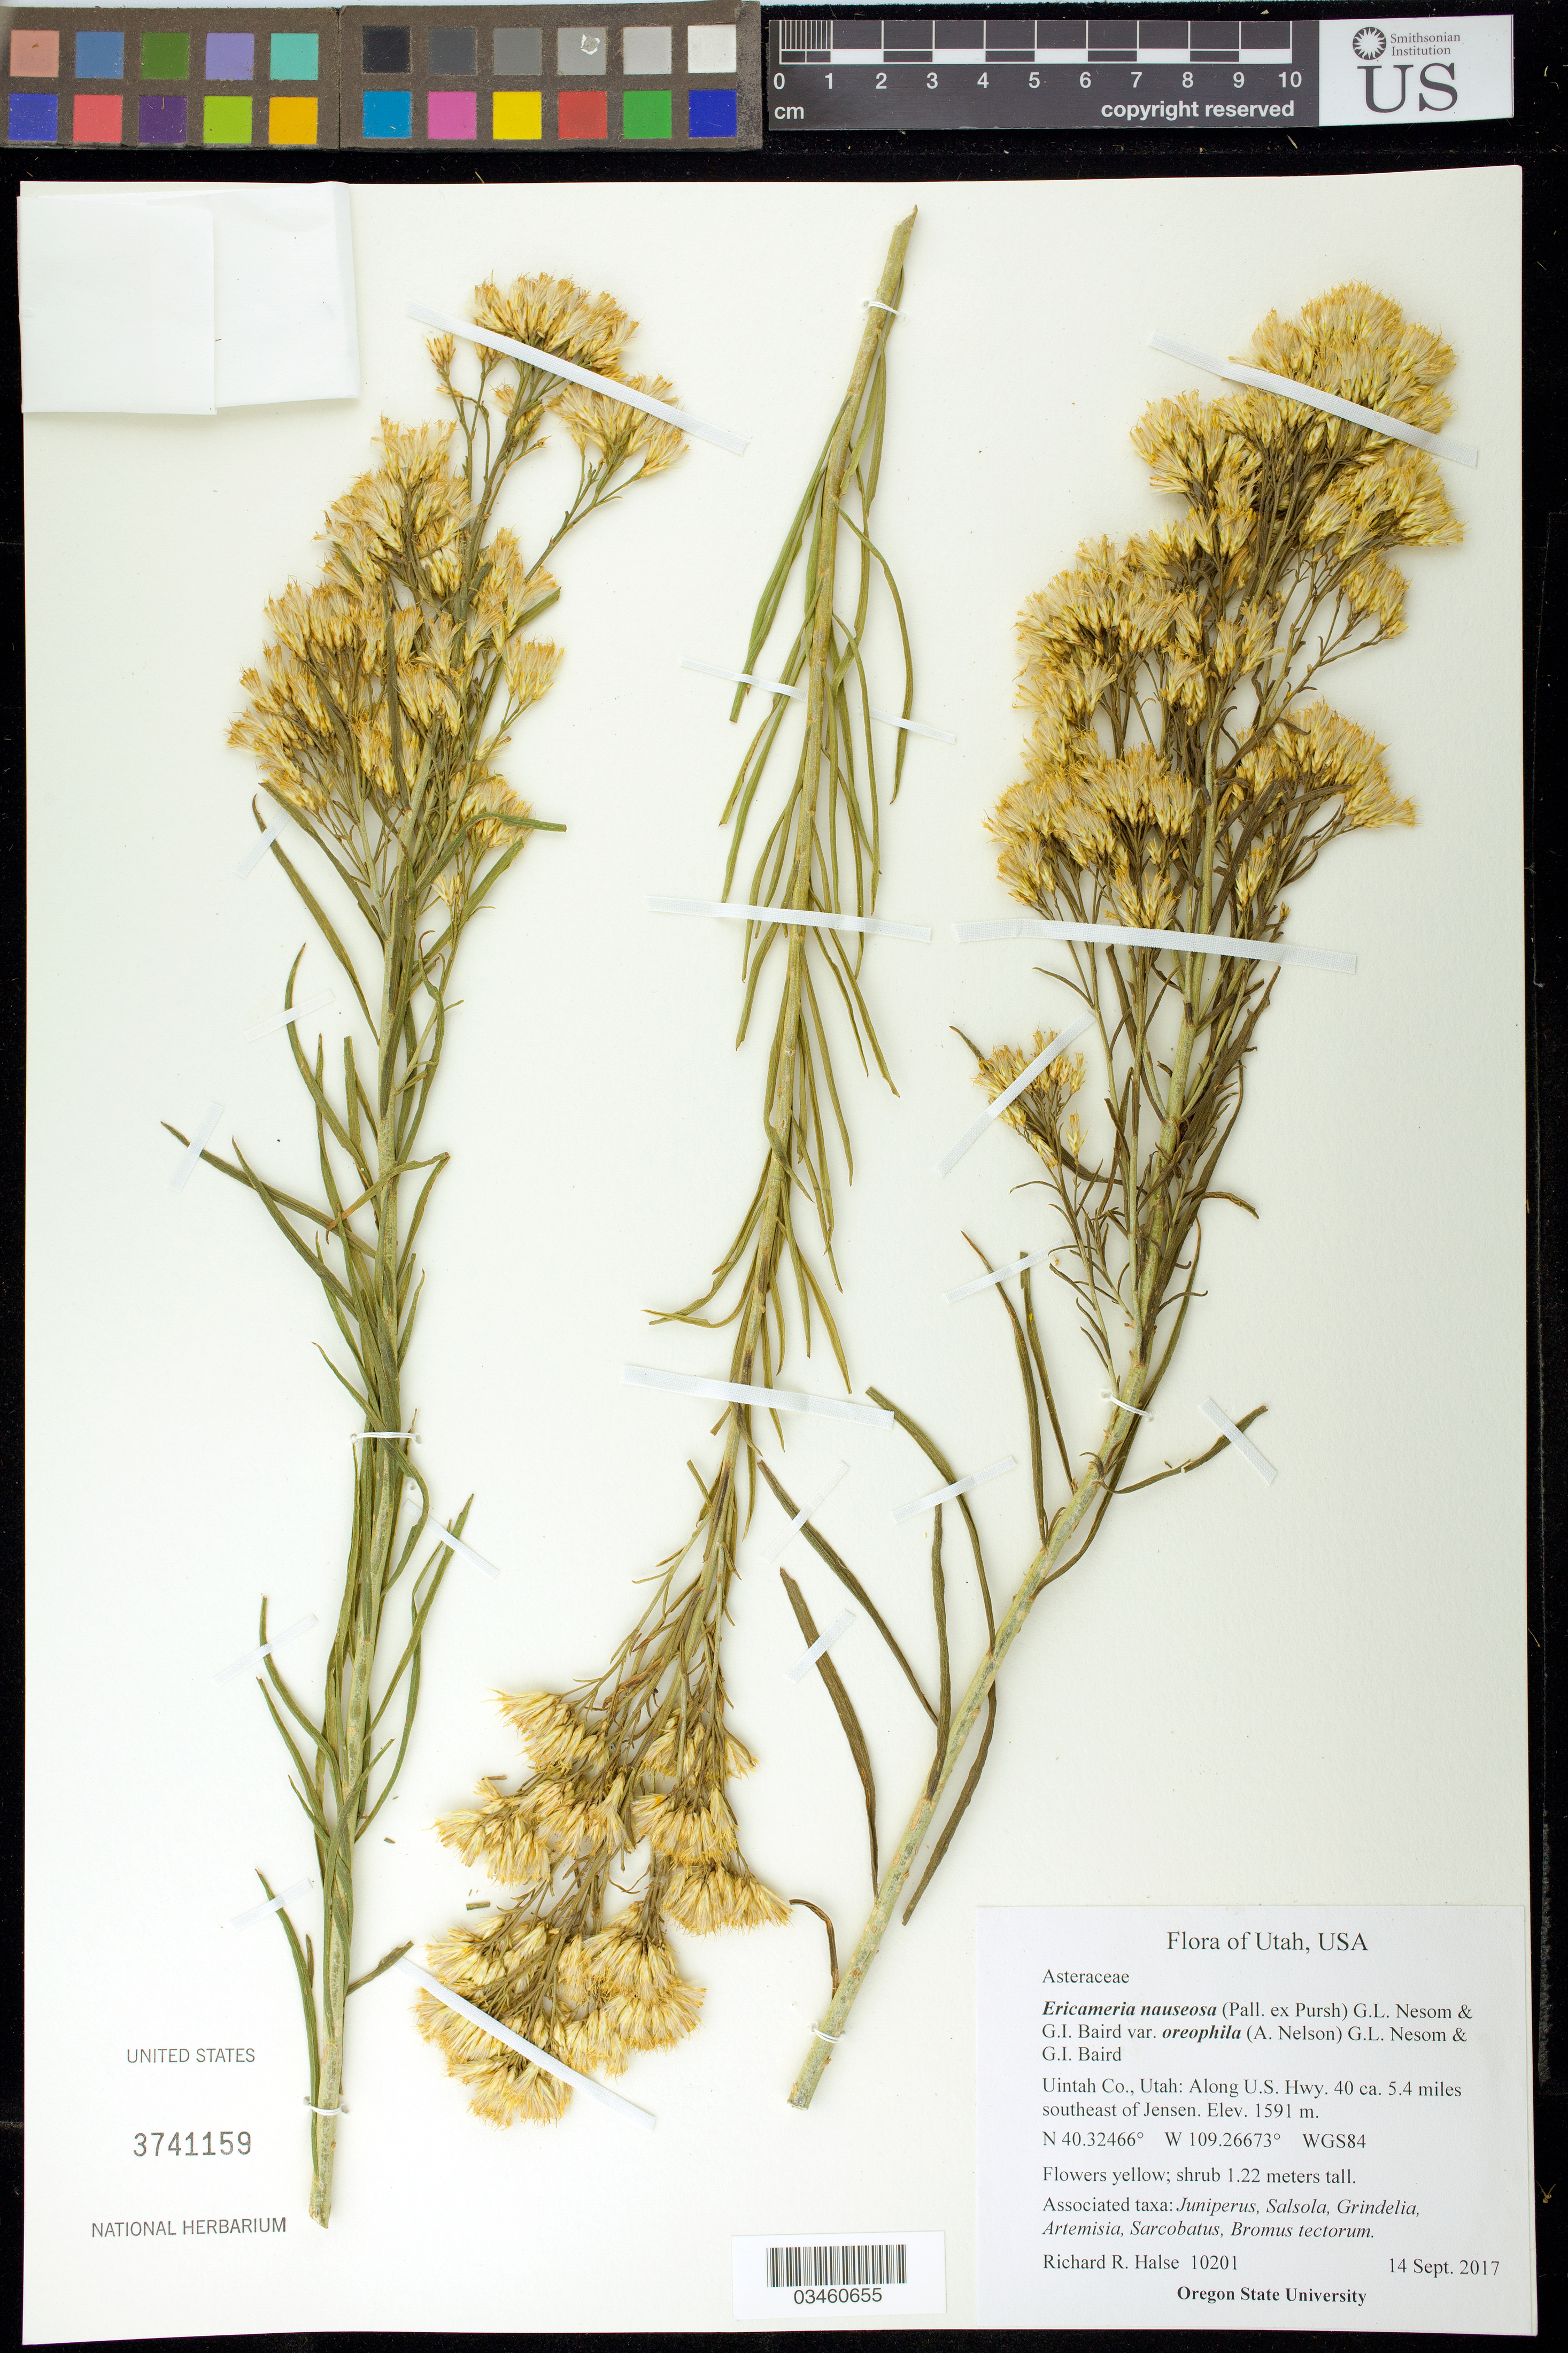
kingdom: Plantae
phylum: Tracheophyta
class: Magnoliopsida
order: Asterales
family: Asteraceae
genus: Ericameria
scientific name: Ericameria nauseosa var. oreophila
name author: (A. Nelson) G.L. Nesom & G.I. Baird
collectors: R. Halse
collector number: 10201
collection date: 2017-09-14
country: United States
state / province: Utah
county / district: Uintah County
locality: Uintah Co., Utah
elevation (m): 1591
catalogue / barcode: US 3741159